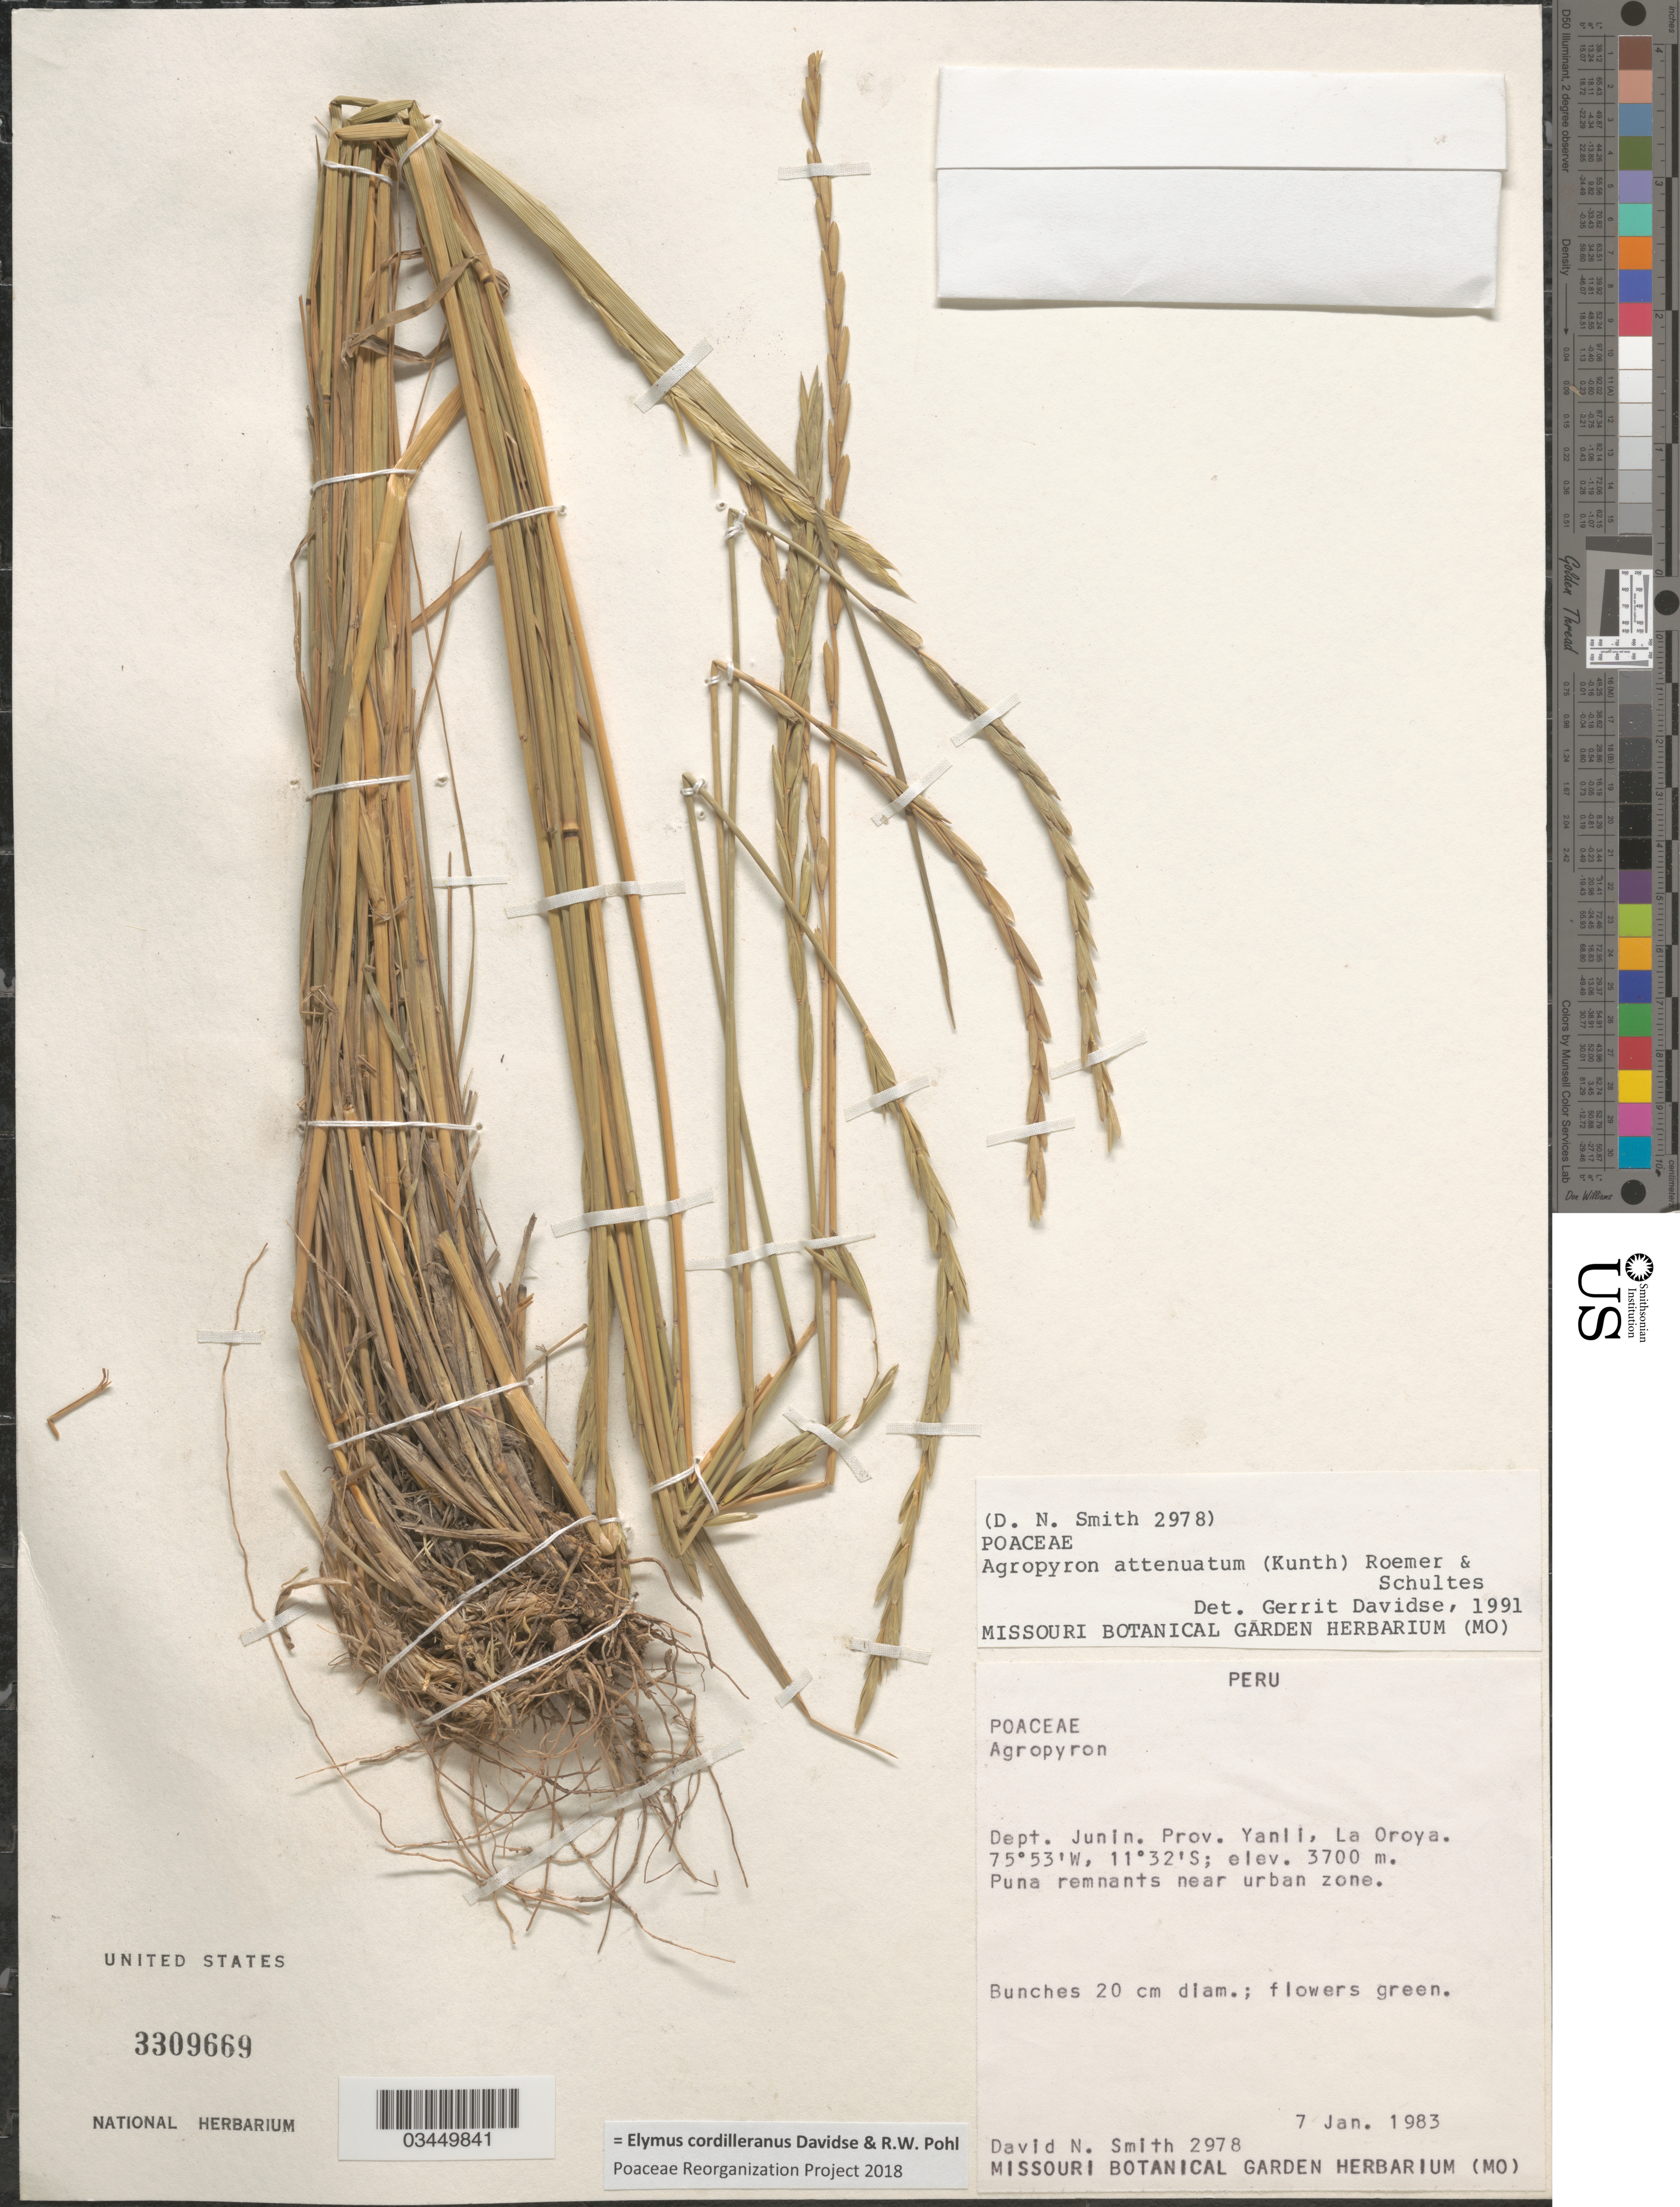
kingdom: Plantae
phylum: Tracheophyta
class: Liliopsida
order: Poales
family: Poaceae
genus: Elymus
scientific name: Elymus cordilleranus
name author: Davidse & R.W. Pohl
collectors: D. Smith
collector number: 2978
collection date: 1983-01-07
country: Peru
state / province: Junín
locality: Dept. Junin. Prov. Yanli, La Oroya.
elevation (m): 3700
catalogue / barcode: US 3309669